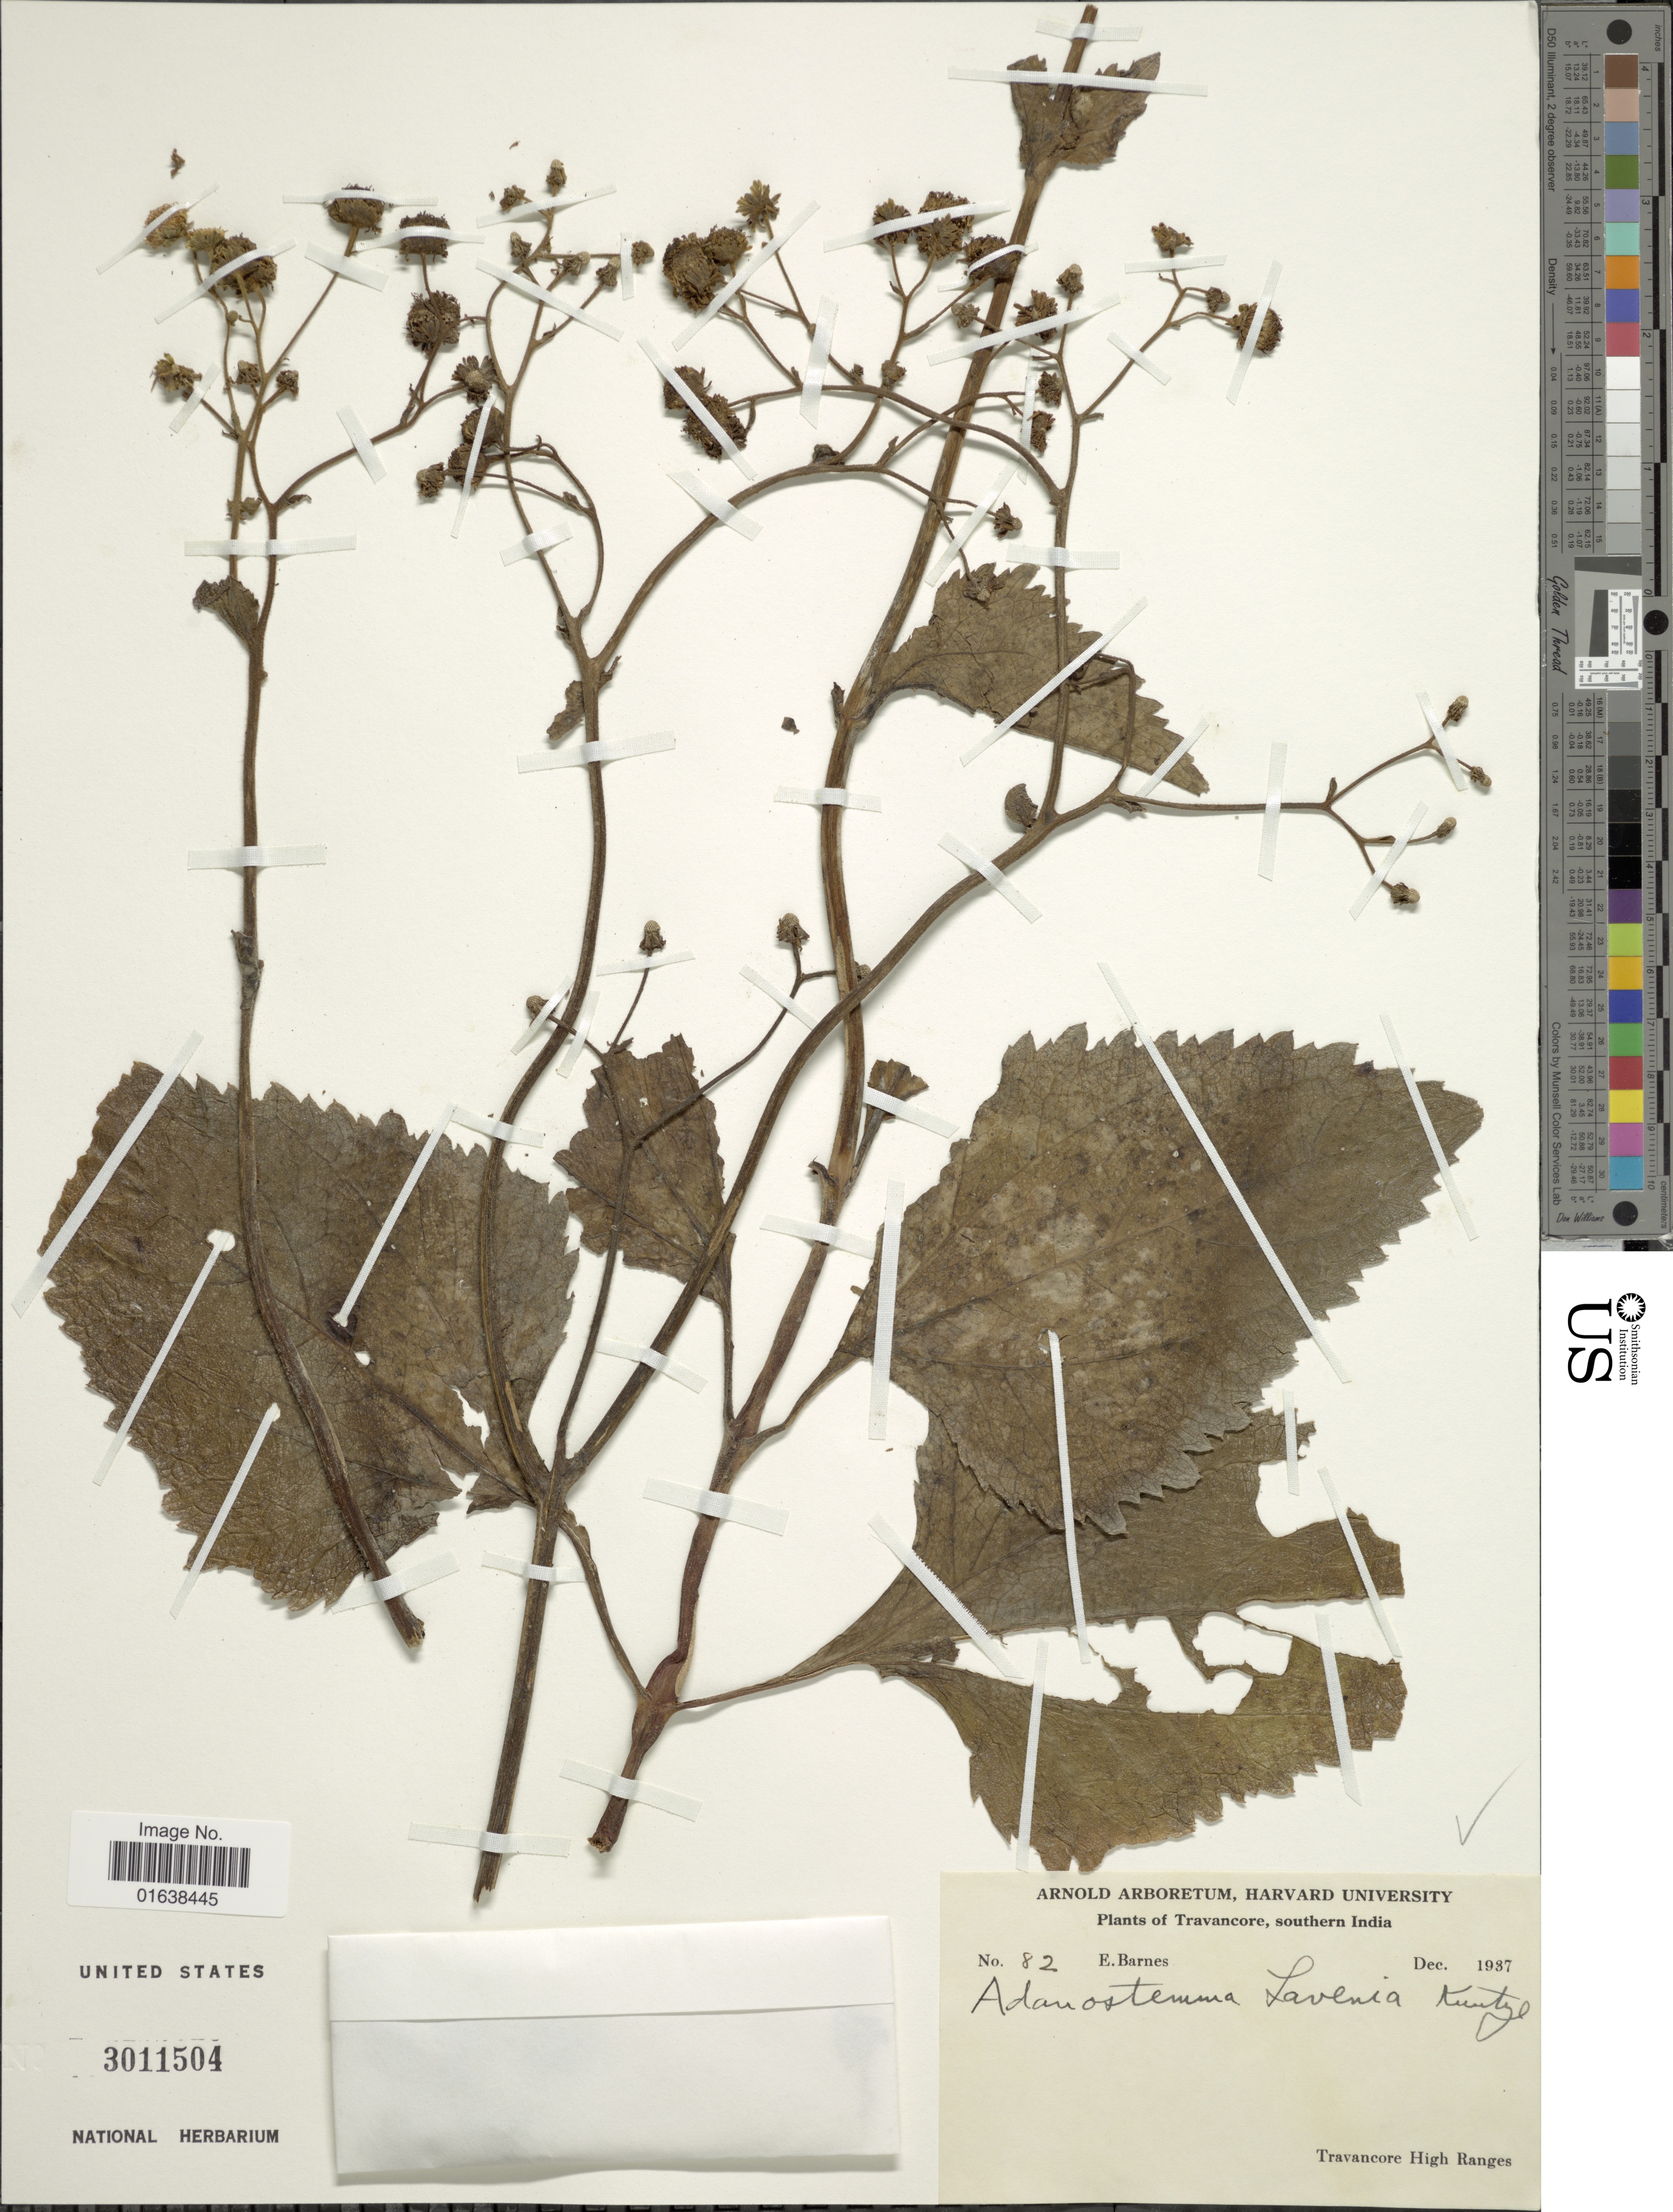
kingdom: Plantae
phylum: Tracheophyta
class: Magnoliopsida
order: Asterales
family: Asteraceae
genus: Adenostemma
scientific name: Adenostemma lavenia var. lavenia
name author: Kuntze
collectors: E. Barnes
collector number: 82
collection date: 1937-12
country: India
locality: Tranvancore, southern India. Travancore High Ranges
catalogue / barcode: US 3011504